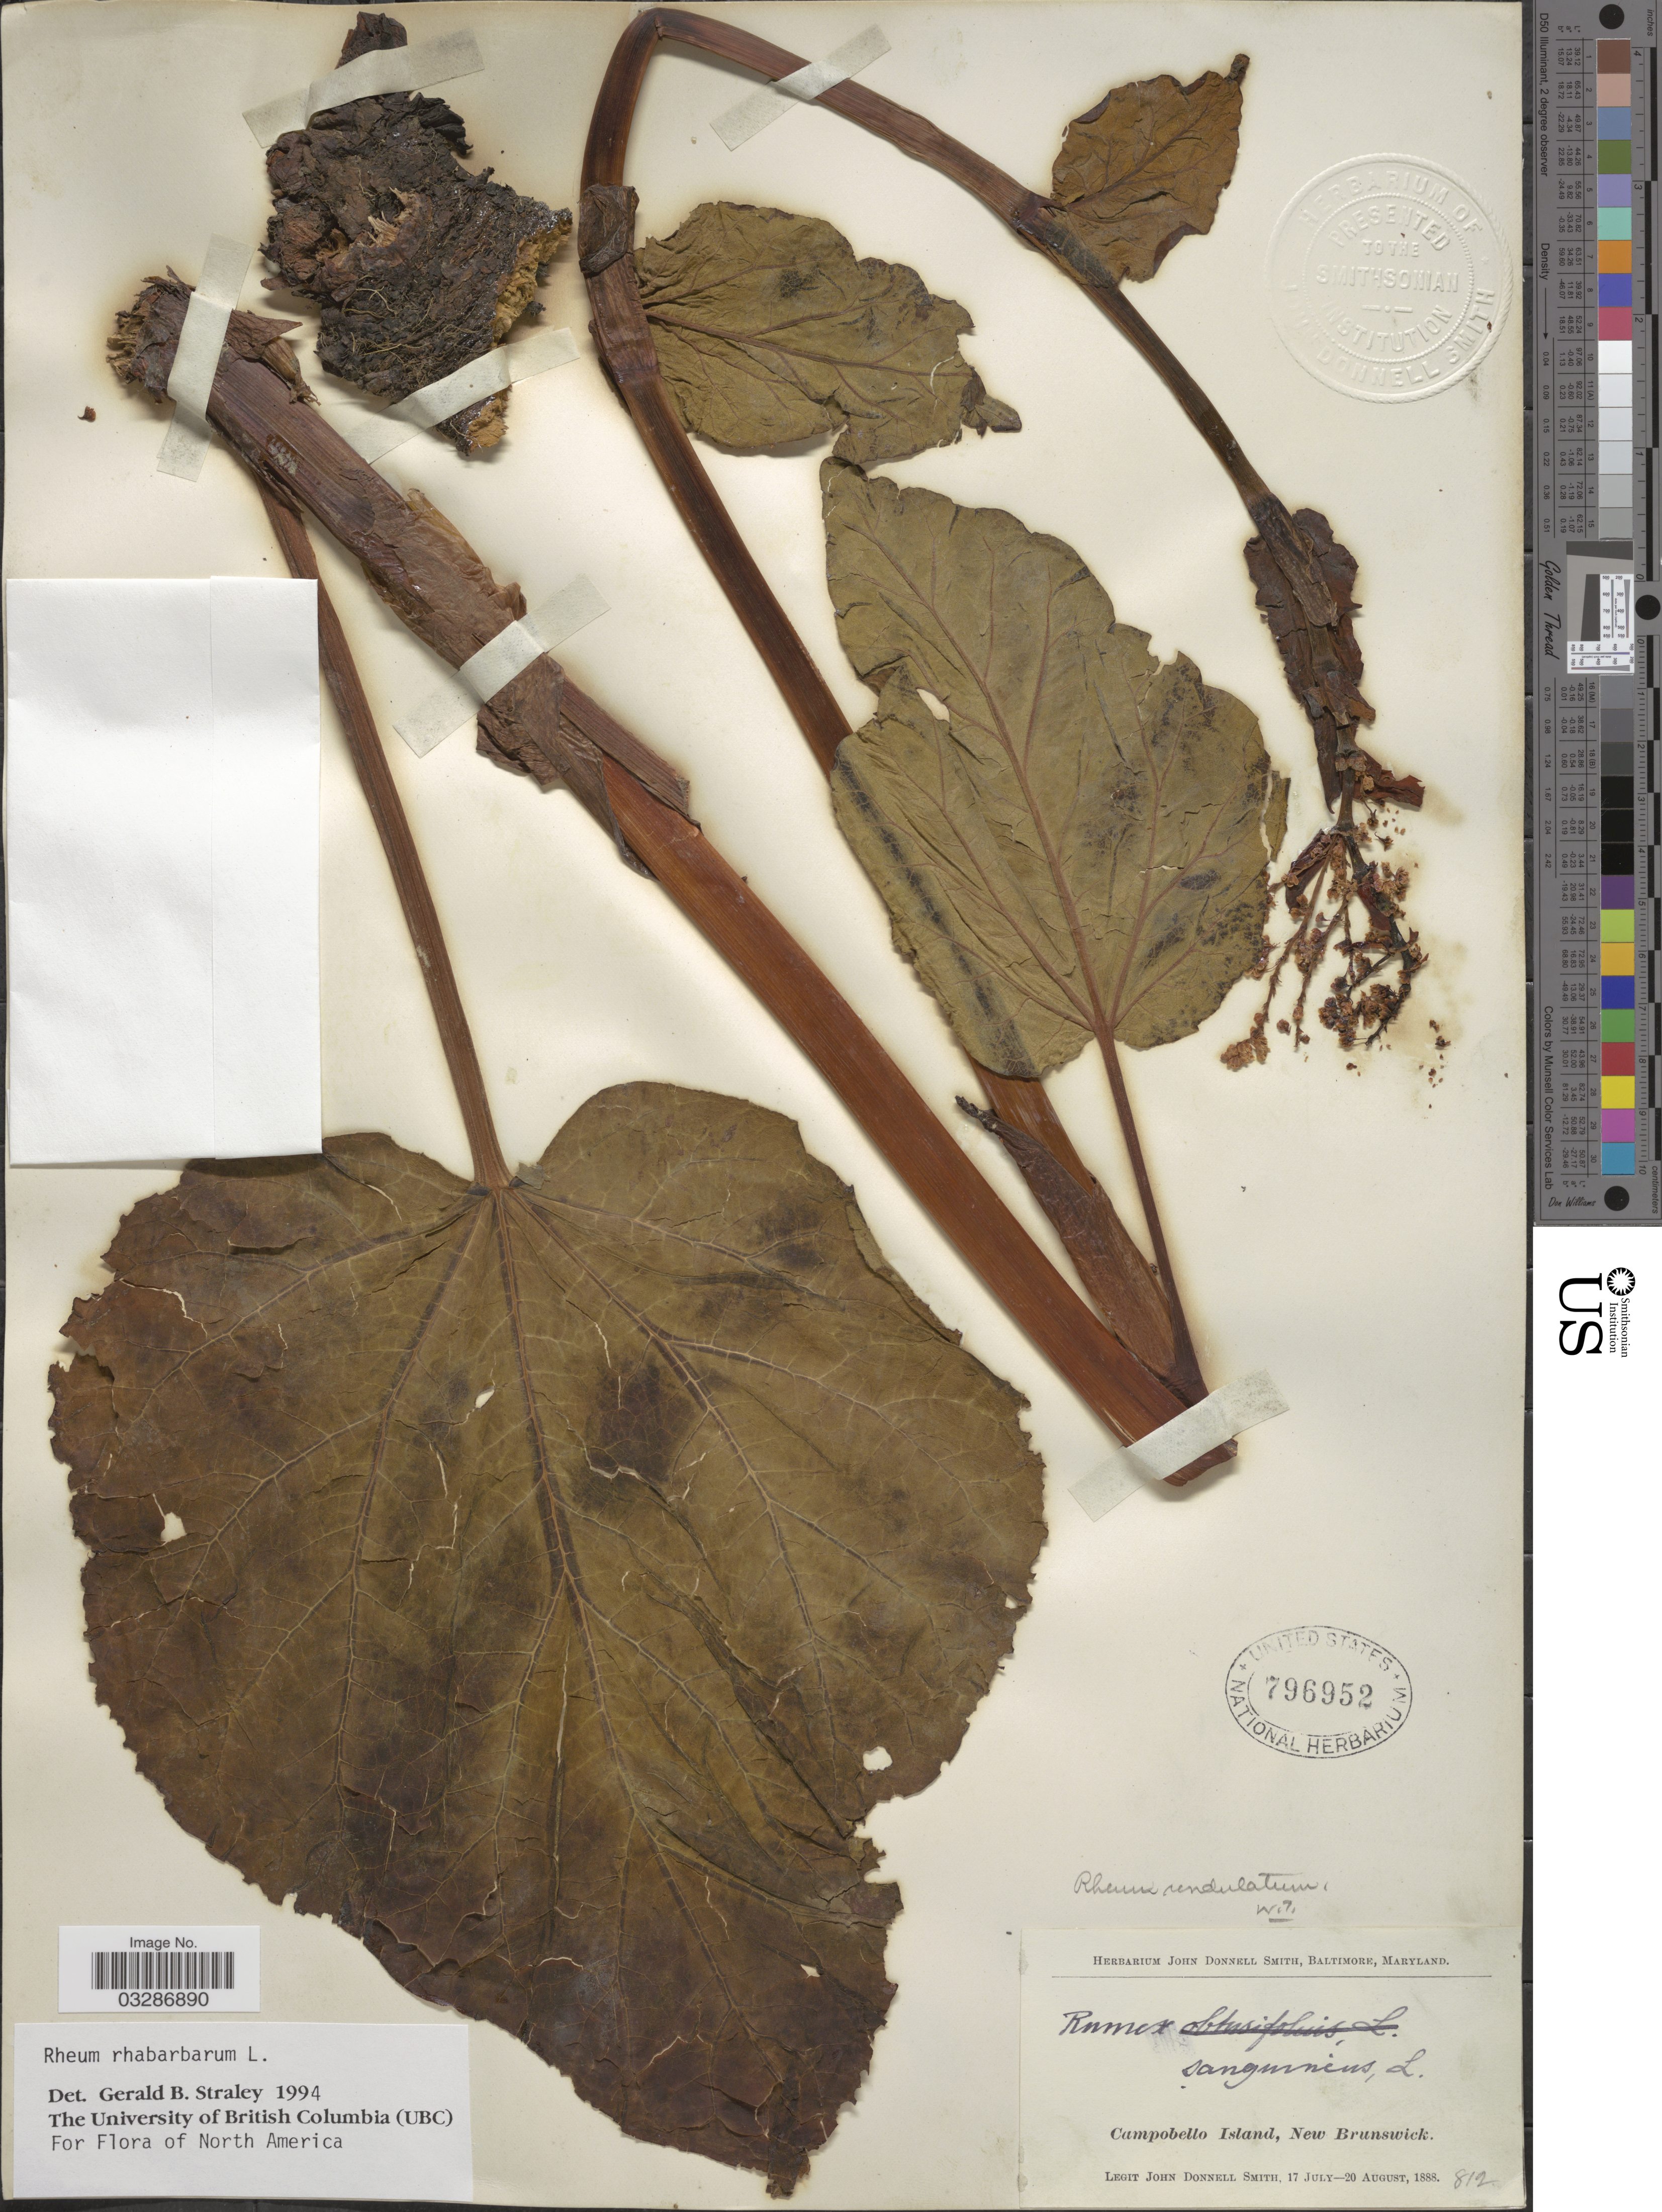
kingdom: Plantae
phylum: Tracheophyta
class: Magnoliopsida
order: Caryophyllales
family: Polygonaceae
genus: Rheum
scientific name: Rheum rhabarbarum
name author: L.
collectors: J. Donnell Smith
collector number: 812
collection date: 1888-07-17/1888-08-20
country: Canada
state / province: New Brunswick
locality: Campobello Island.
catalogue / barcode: US 796952